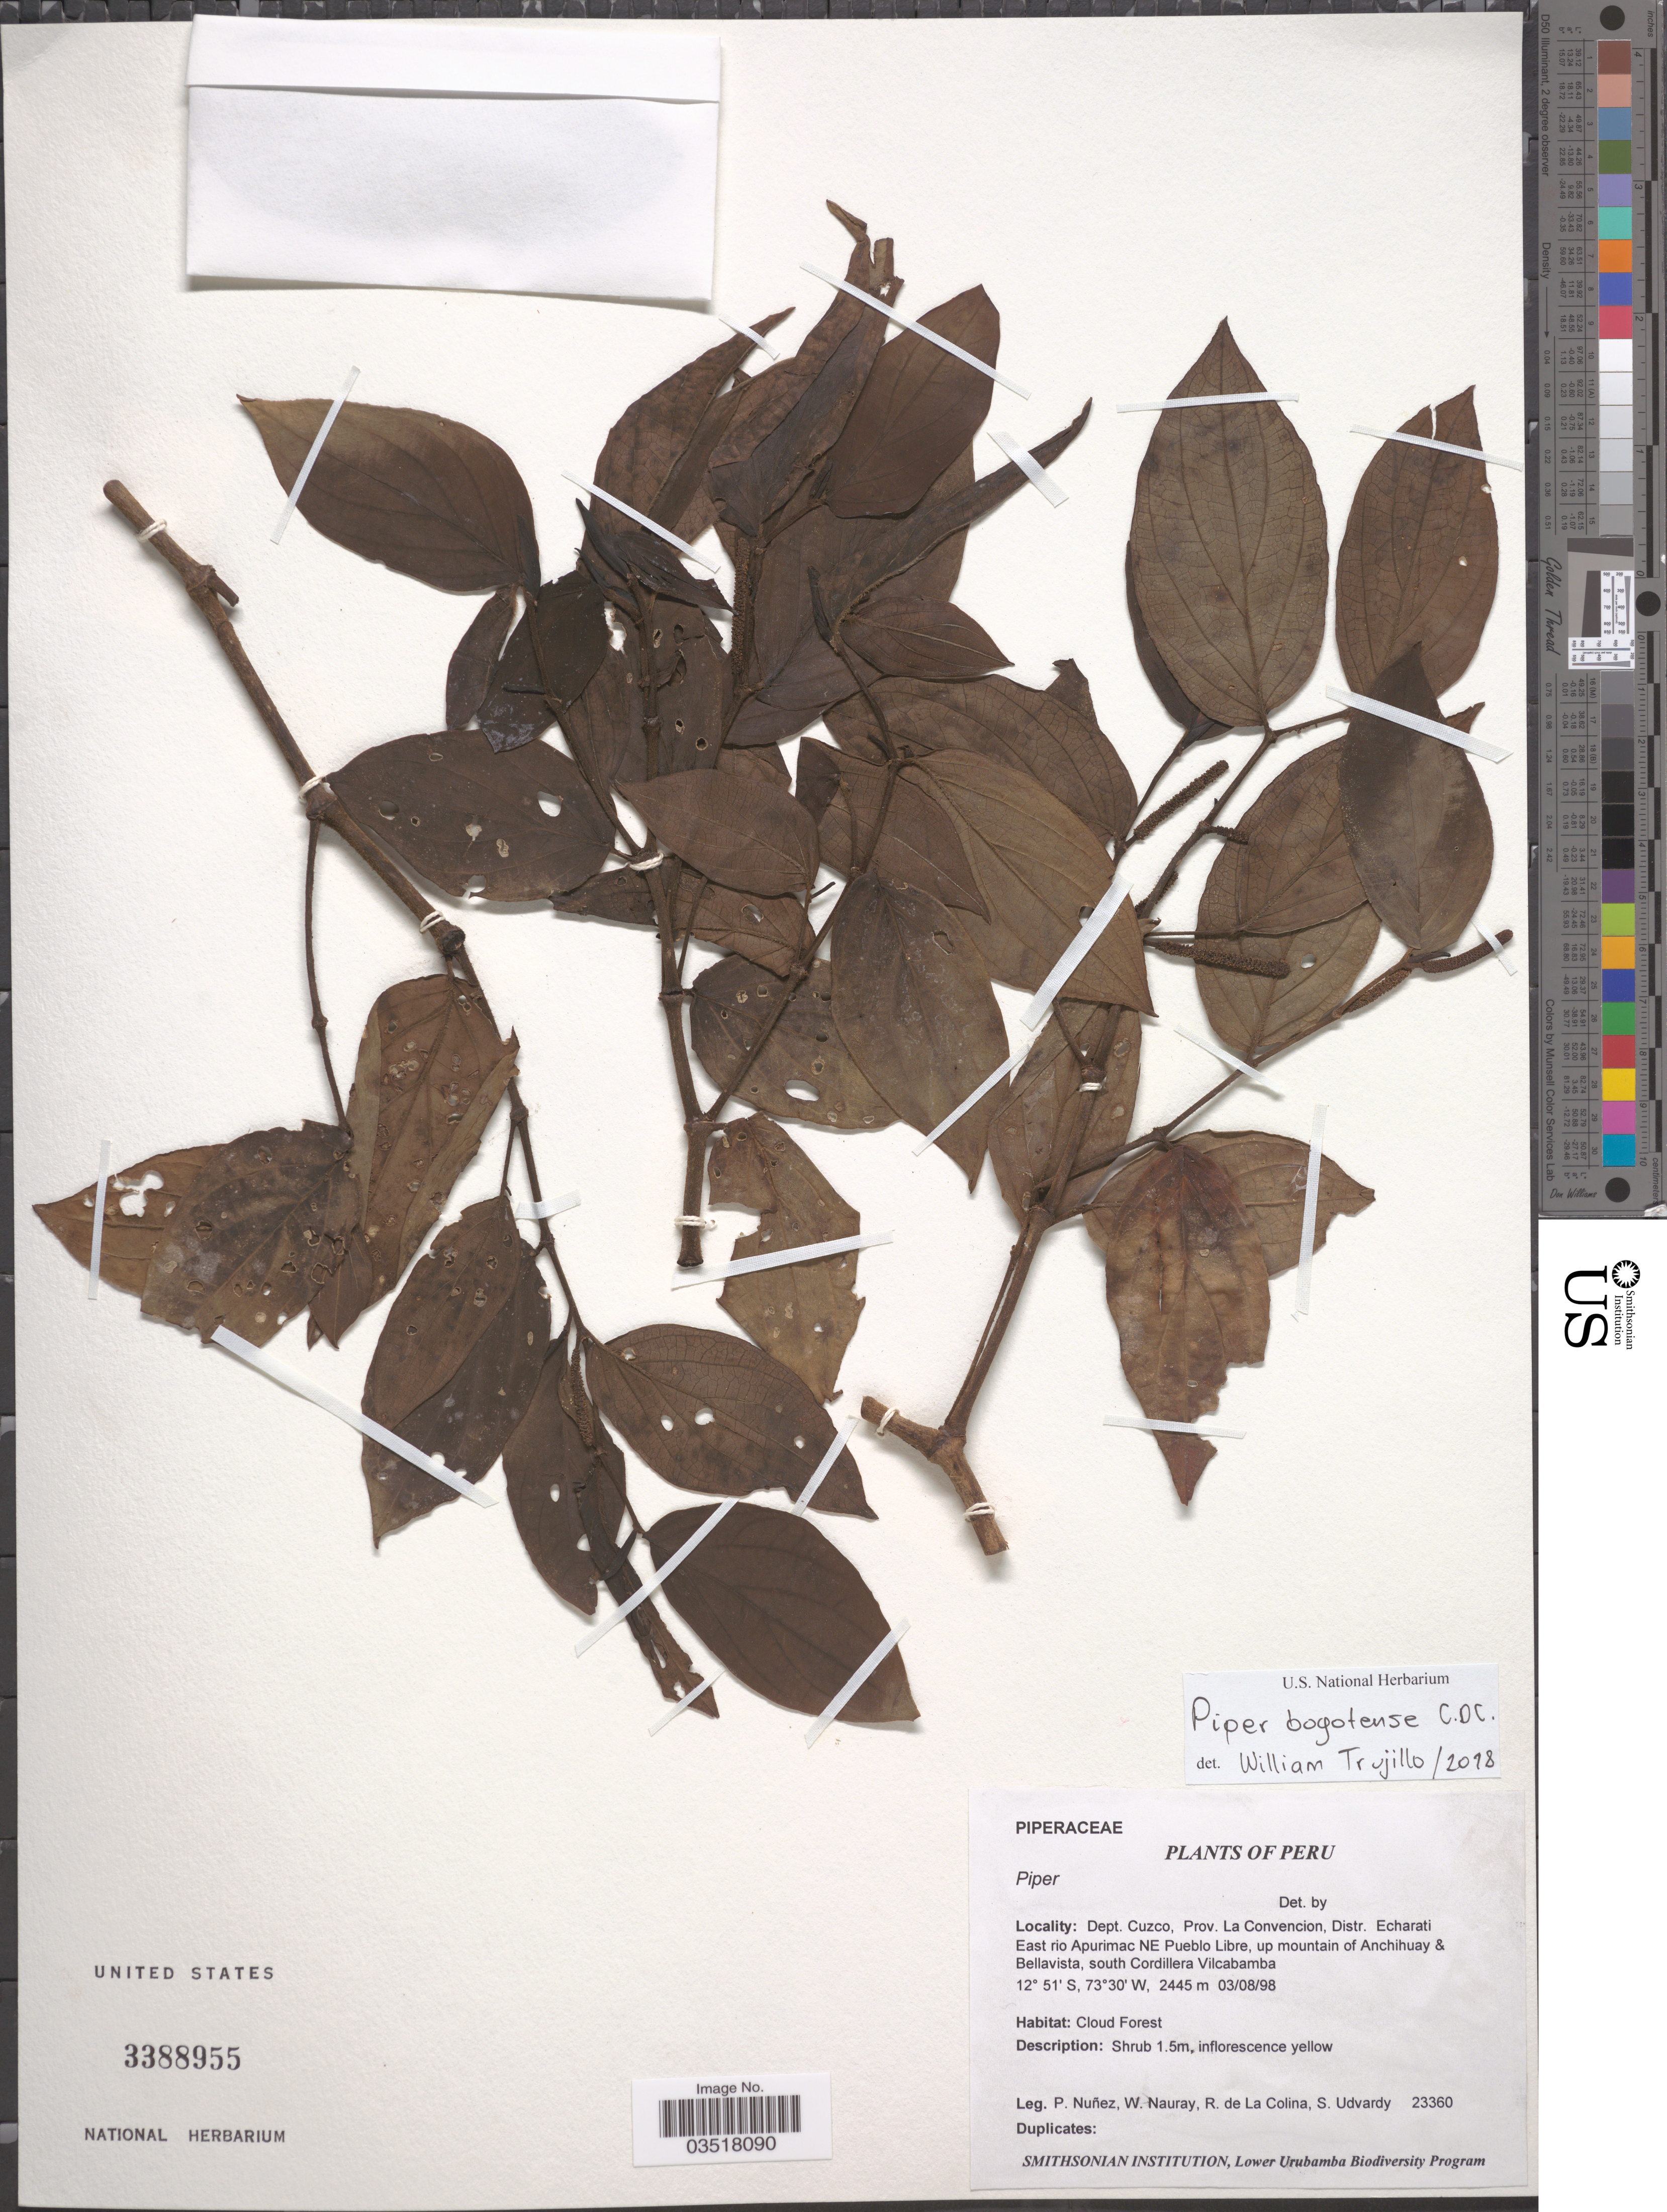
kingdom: Plantae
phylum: Tracheophyta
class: Magnoliopsida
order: Piperales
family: Piperaceae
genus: Piper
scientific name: Piper bogotense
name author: C. DC.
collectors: P. Nuñez V., W. Nauray, R. de La Colina & S. Udvardy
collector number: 23360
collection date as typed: Transcribed d/m/y: 3/8/98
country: Peru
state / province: Cusco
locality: Dept. Cuzco, Prov. La Convencion, Distr. Echarati. East rio Apurimac NE Pueblo Libre, up mountain of Anchihuay & Bellavista, south Cordillera Vilcabamba.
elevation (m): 2445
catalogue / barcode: US 3388955